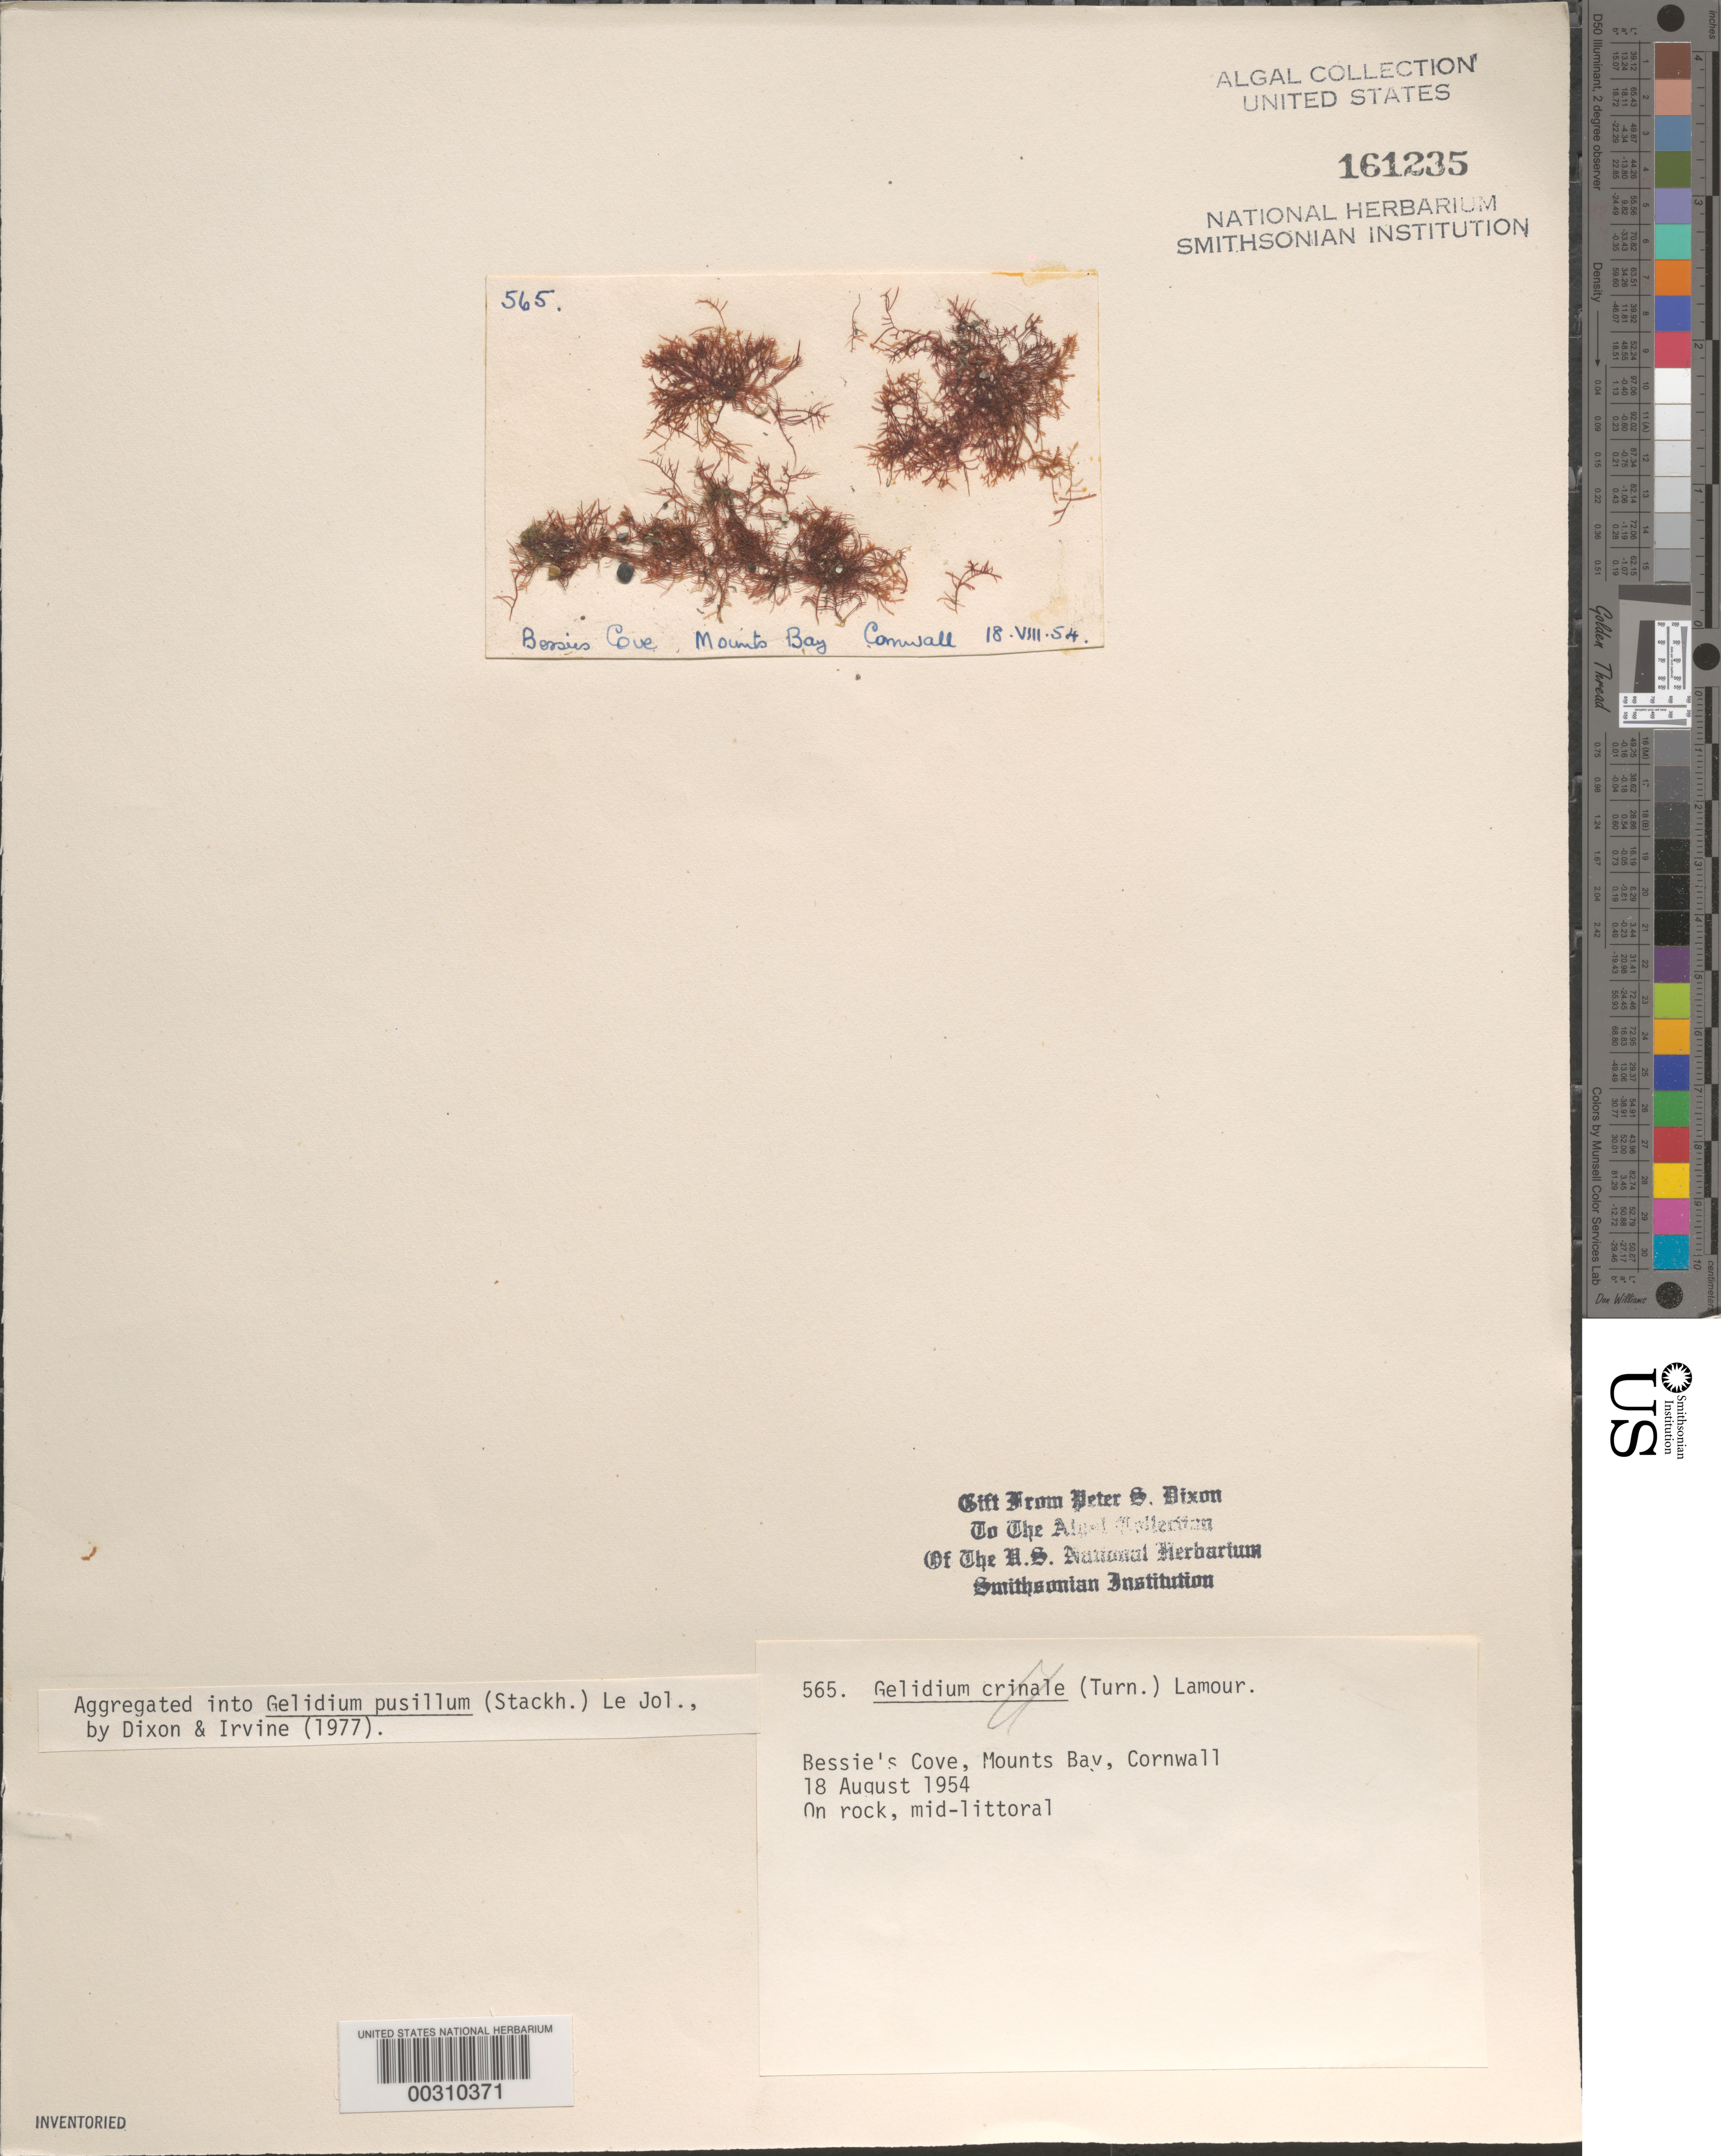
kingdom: Plantae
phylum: Rhodophyta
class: Florideophyceae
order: Gelidiales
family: Gelidiaceae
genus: Gelidium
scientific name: Gelidium pusillum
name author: (Stackh.) Le Jol.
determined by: Dixon, P. S.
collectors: P. S. Dixon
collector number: PSD 565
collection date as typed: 18 Aug 1954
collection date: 1954-08-18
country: United Kingdom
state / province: England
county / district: Cornwall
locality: Bessies Cove, Mounts Bay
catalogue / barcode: US 161235